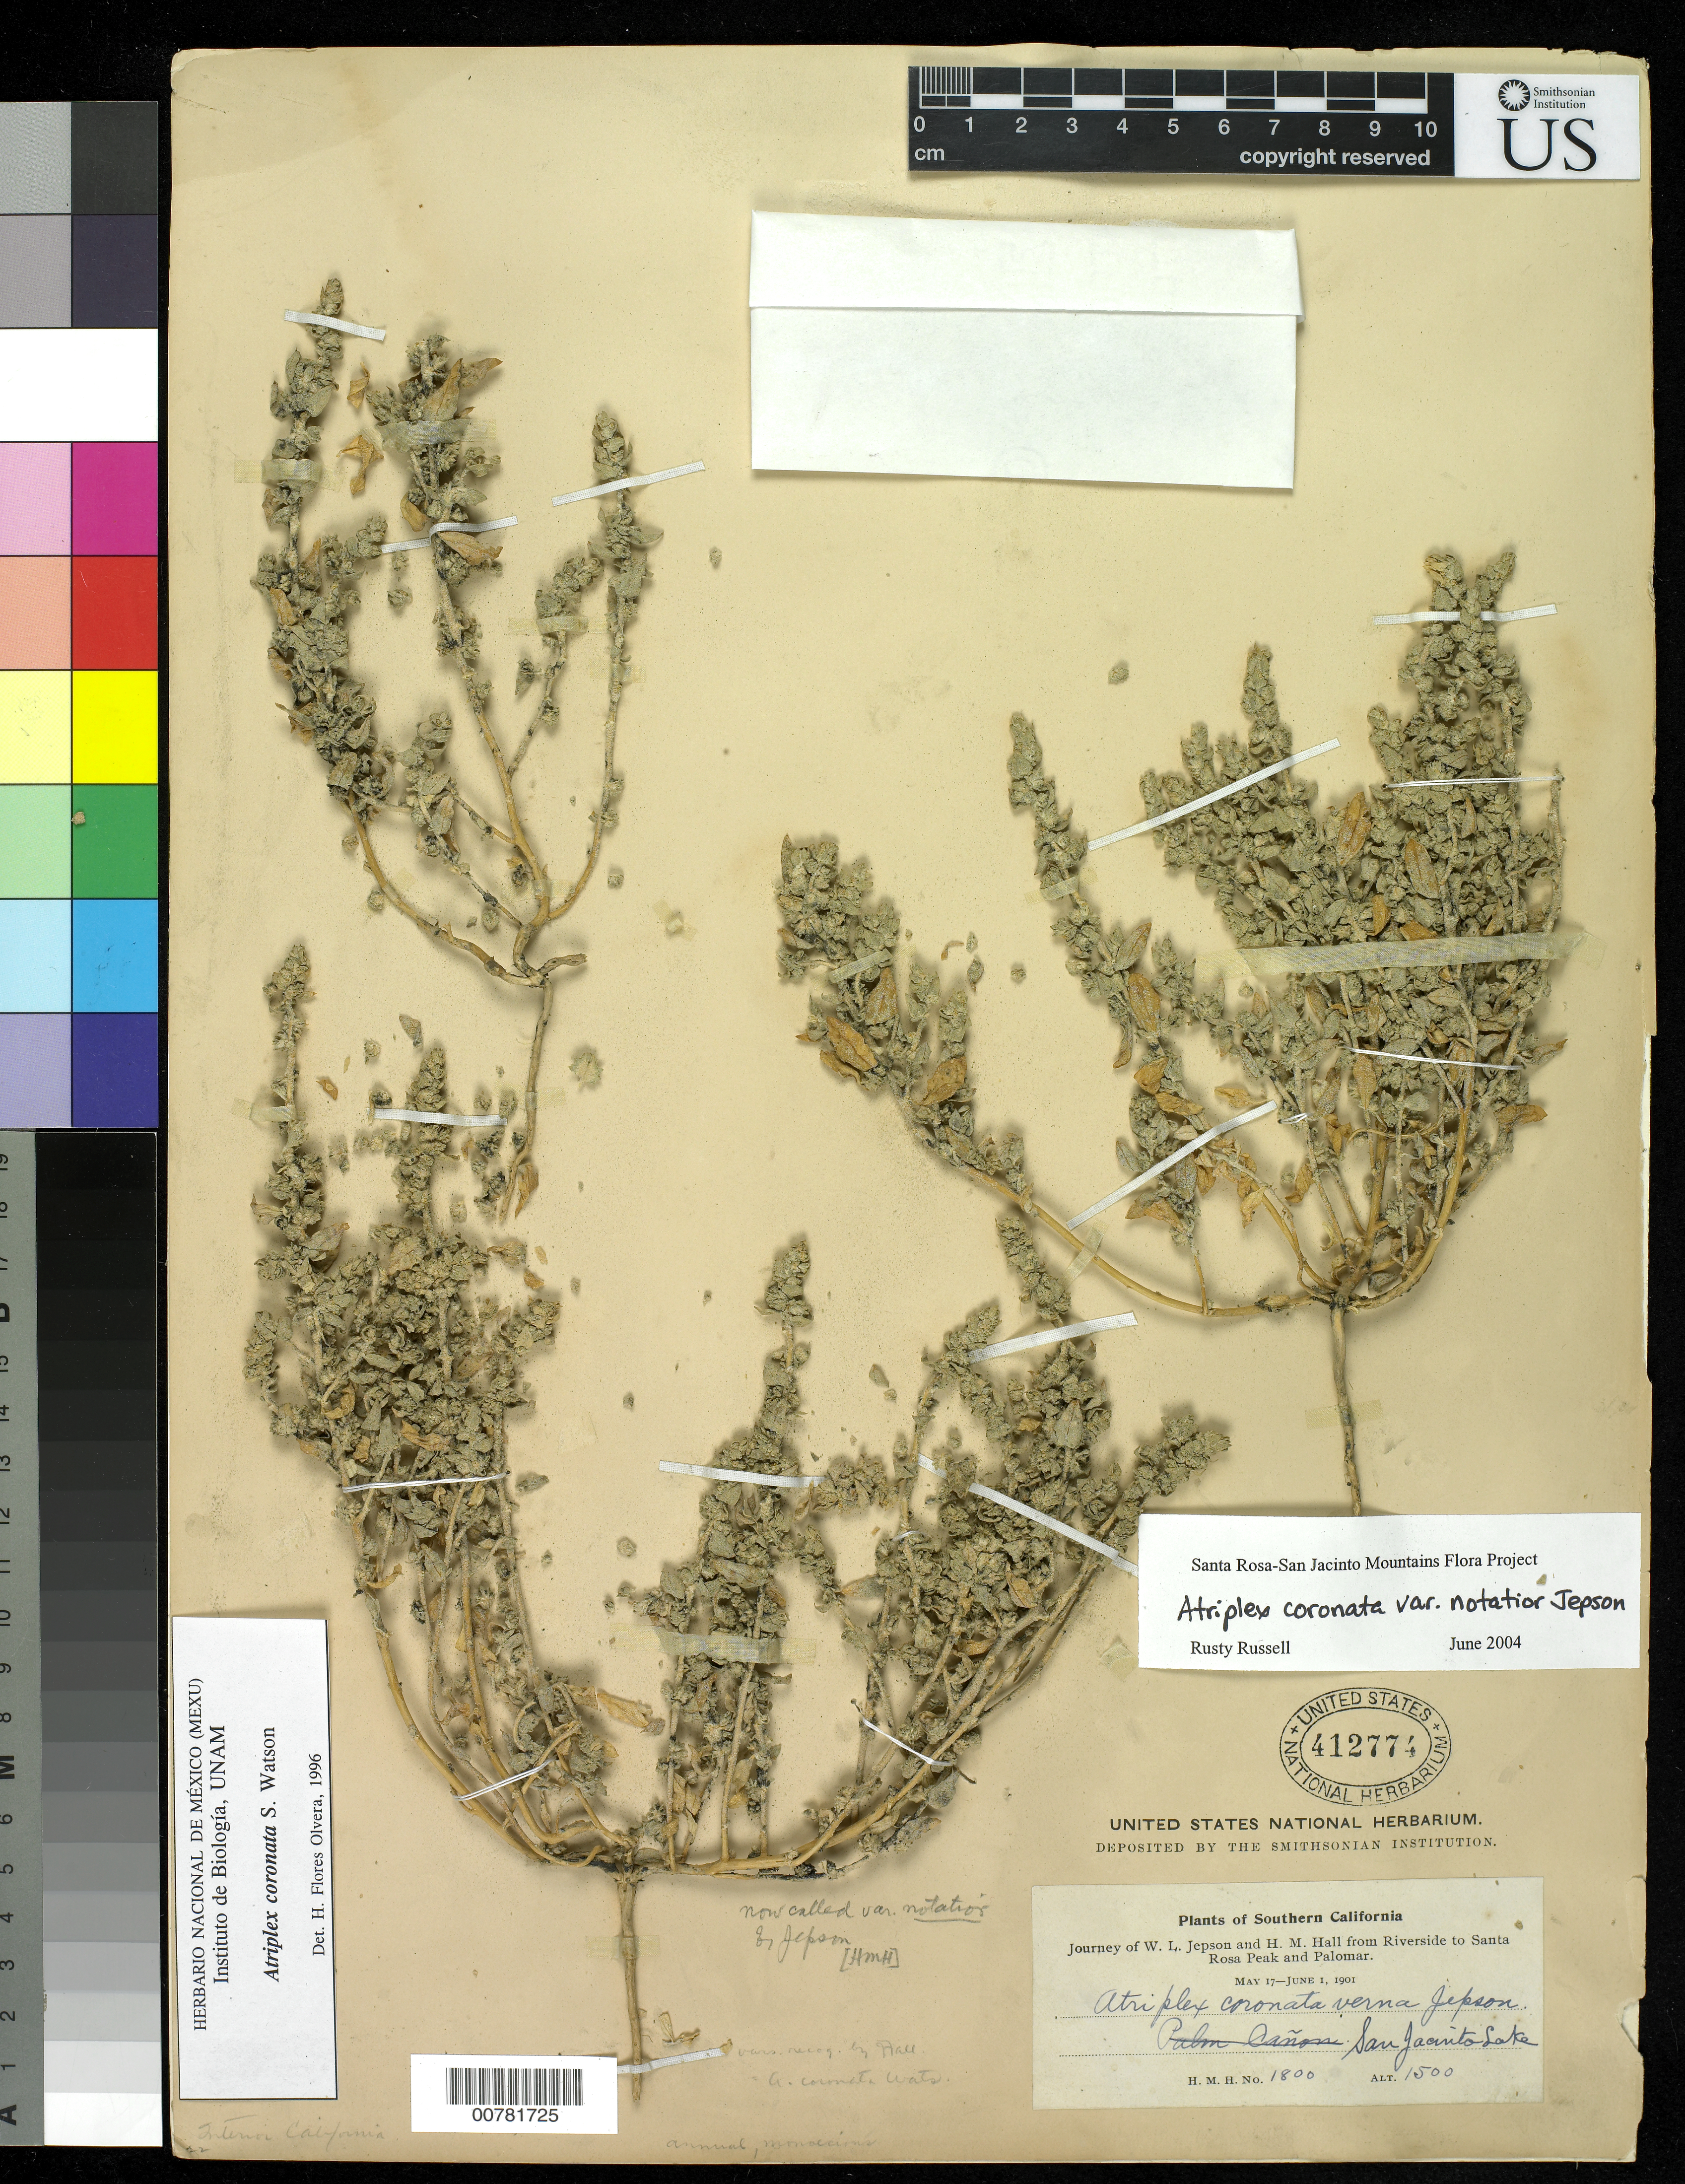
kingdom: Plantae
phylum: Tracheophyta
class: Magnoliopsida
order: Caryophyllales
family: Amaranthaceae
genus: Atriplex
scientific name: Atriplex coronata var. notatior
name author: Jeps.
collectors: H. M. Hall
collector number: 1800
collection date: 1901-05-17/1901-06-01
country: United States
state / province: California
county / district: Riverside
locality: Southern California. Riverside to Santa Rosa Peak and Palomar. San Jacinto Lake.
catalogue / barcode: US 412774